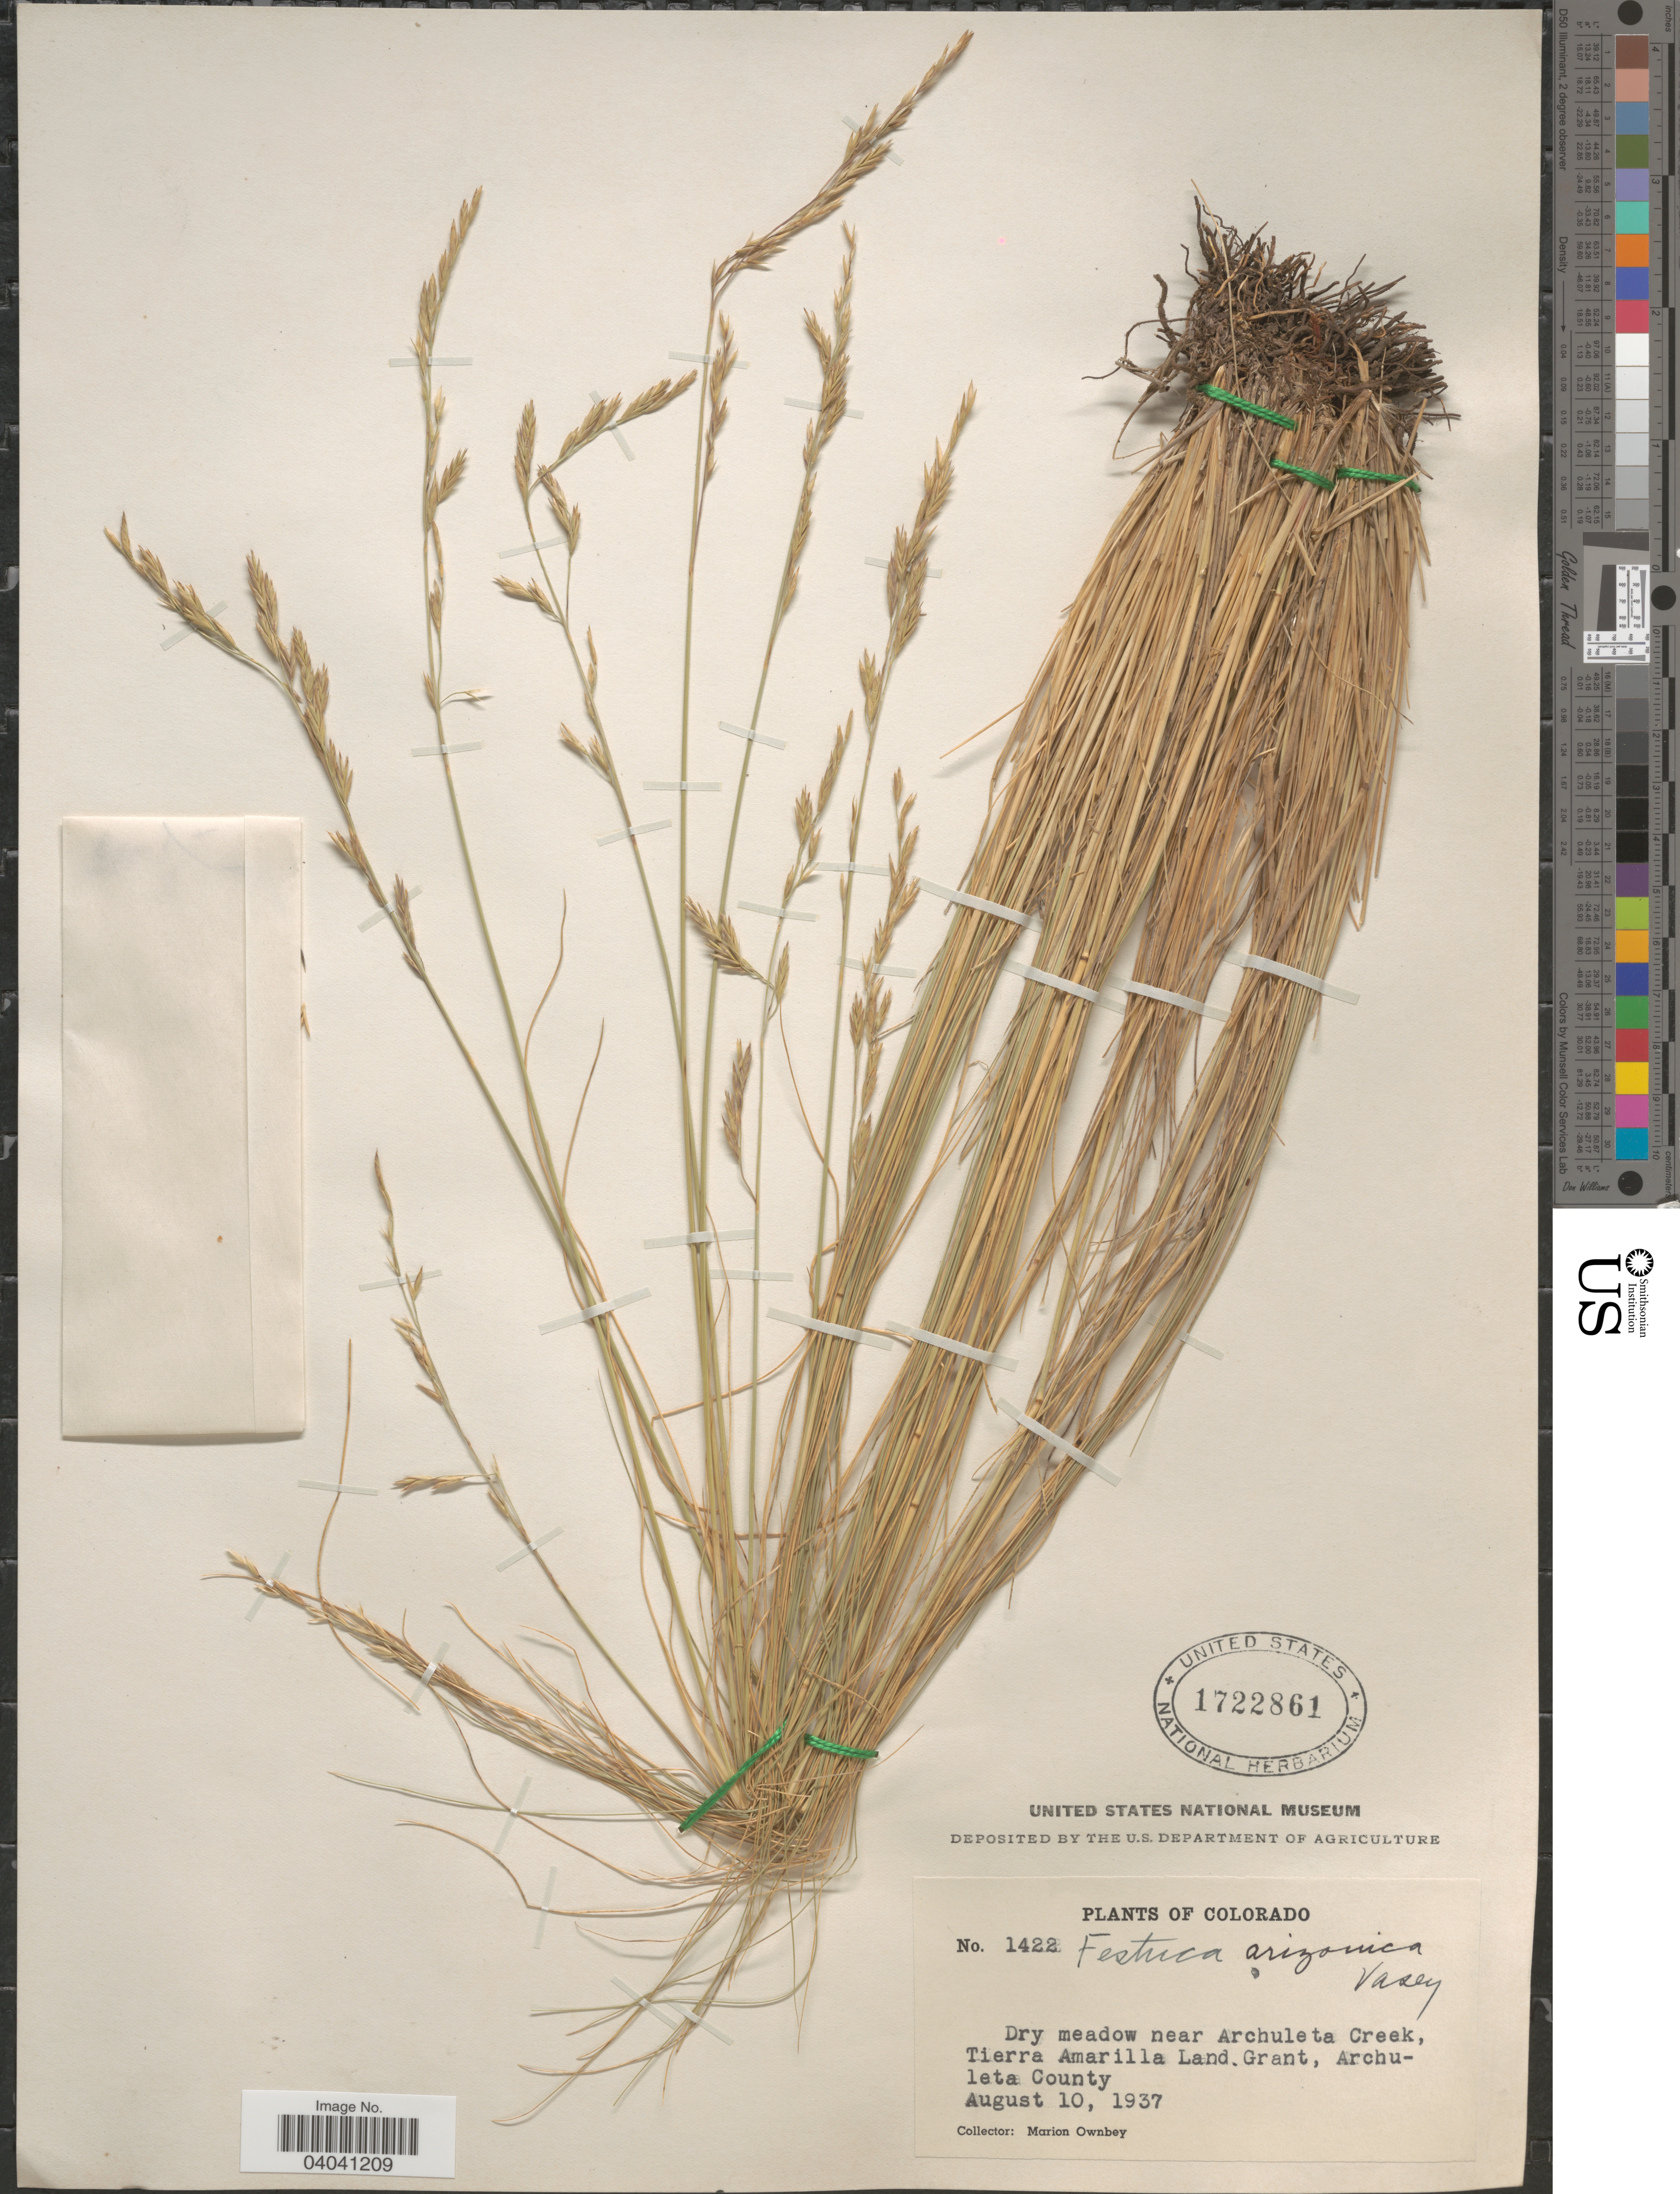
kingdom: Plantae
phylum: Tracheophyta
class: Liliopsida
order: Poales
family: Poaceae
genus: Festuca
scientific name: Festuca arizonica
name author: Vasey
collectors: M. Ownbey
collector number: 1422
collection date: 1937-08-10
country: United States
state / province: Colorado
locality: Dry meadow near Archuleta Creek, Tierra Amarilla Land. Grant, Archuleta County.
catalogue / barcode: US 1722861